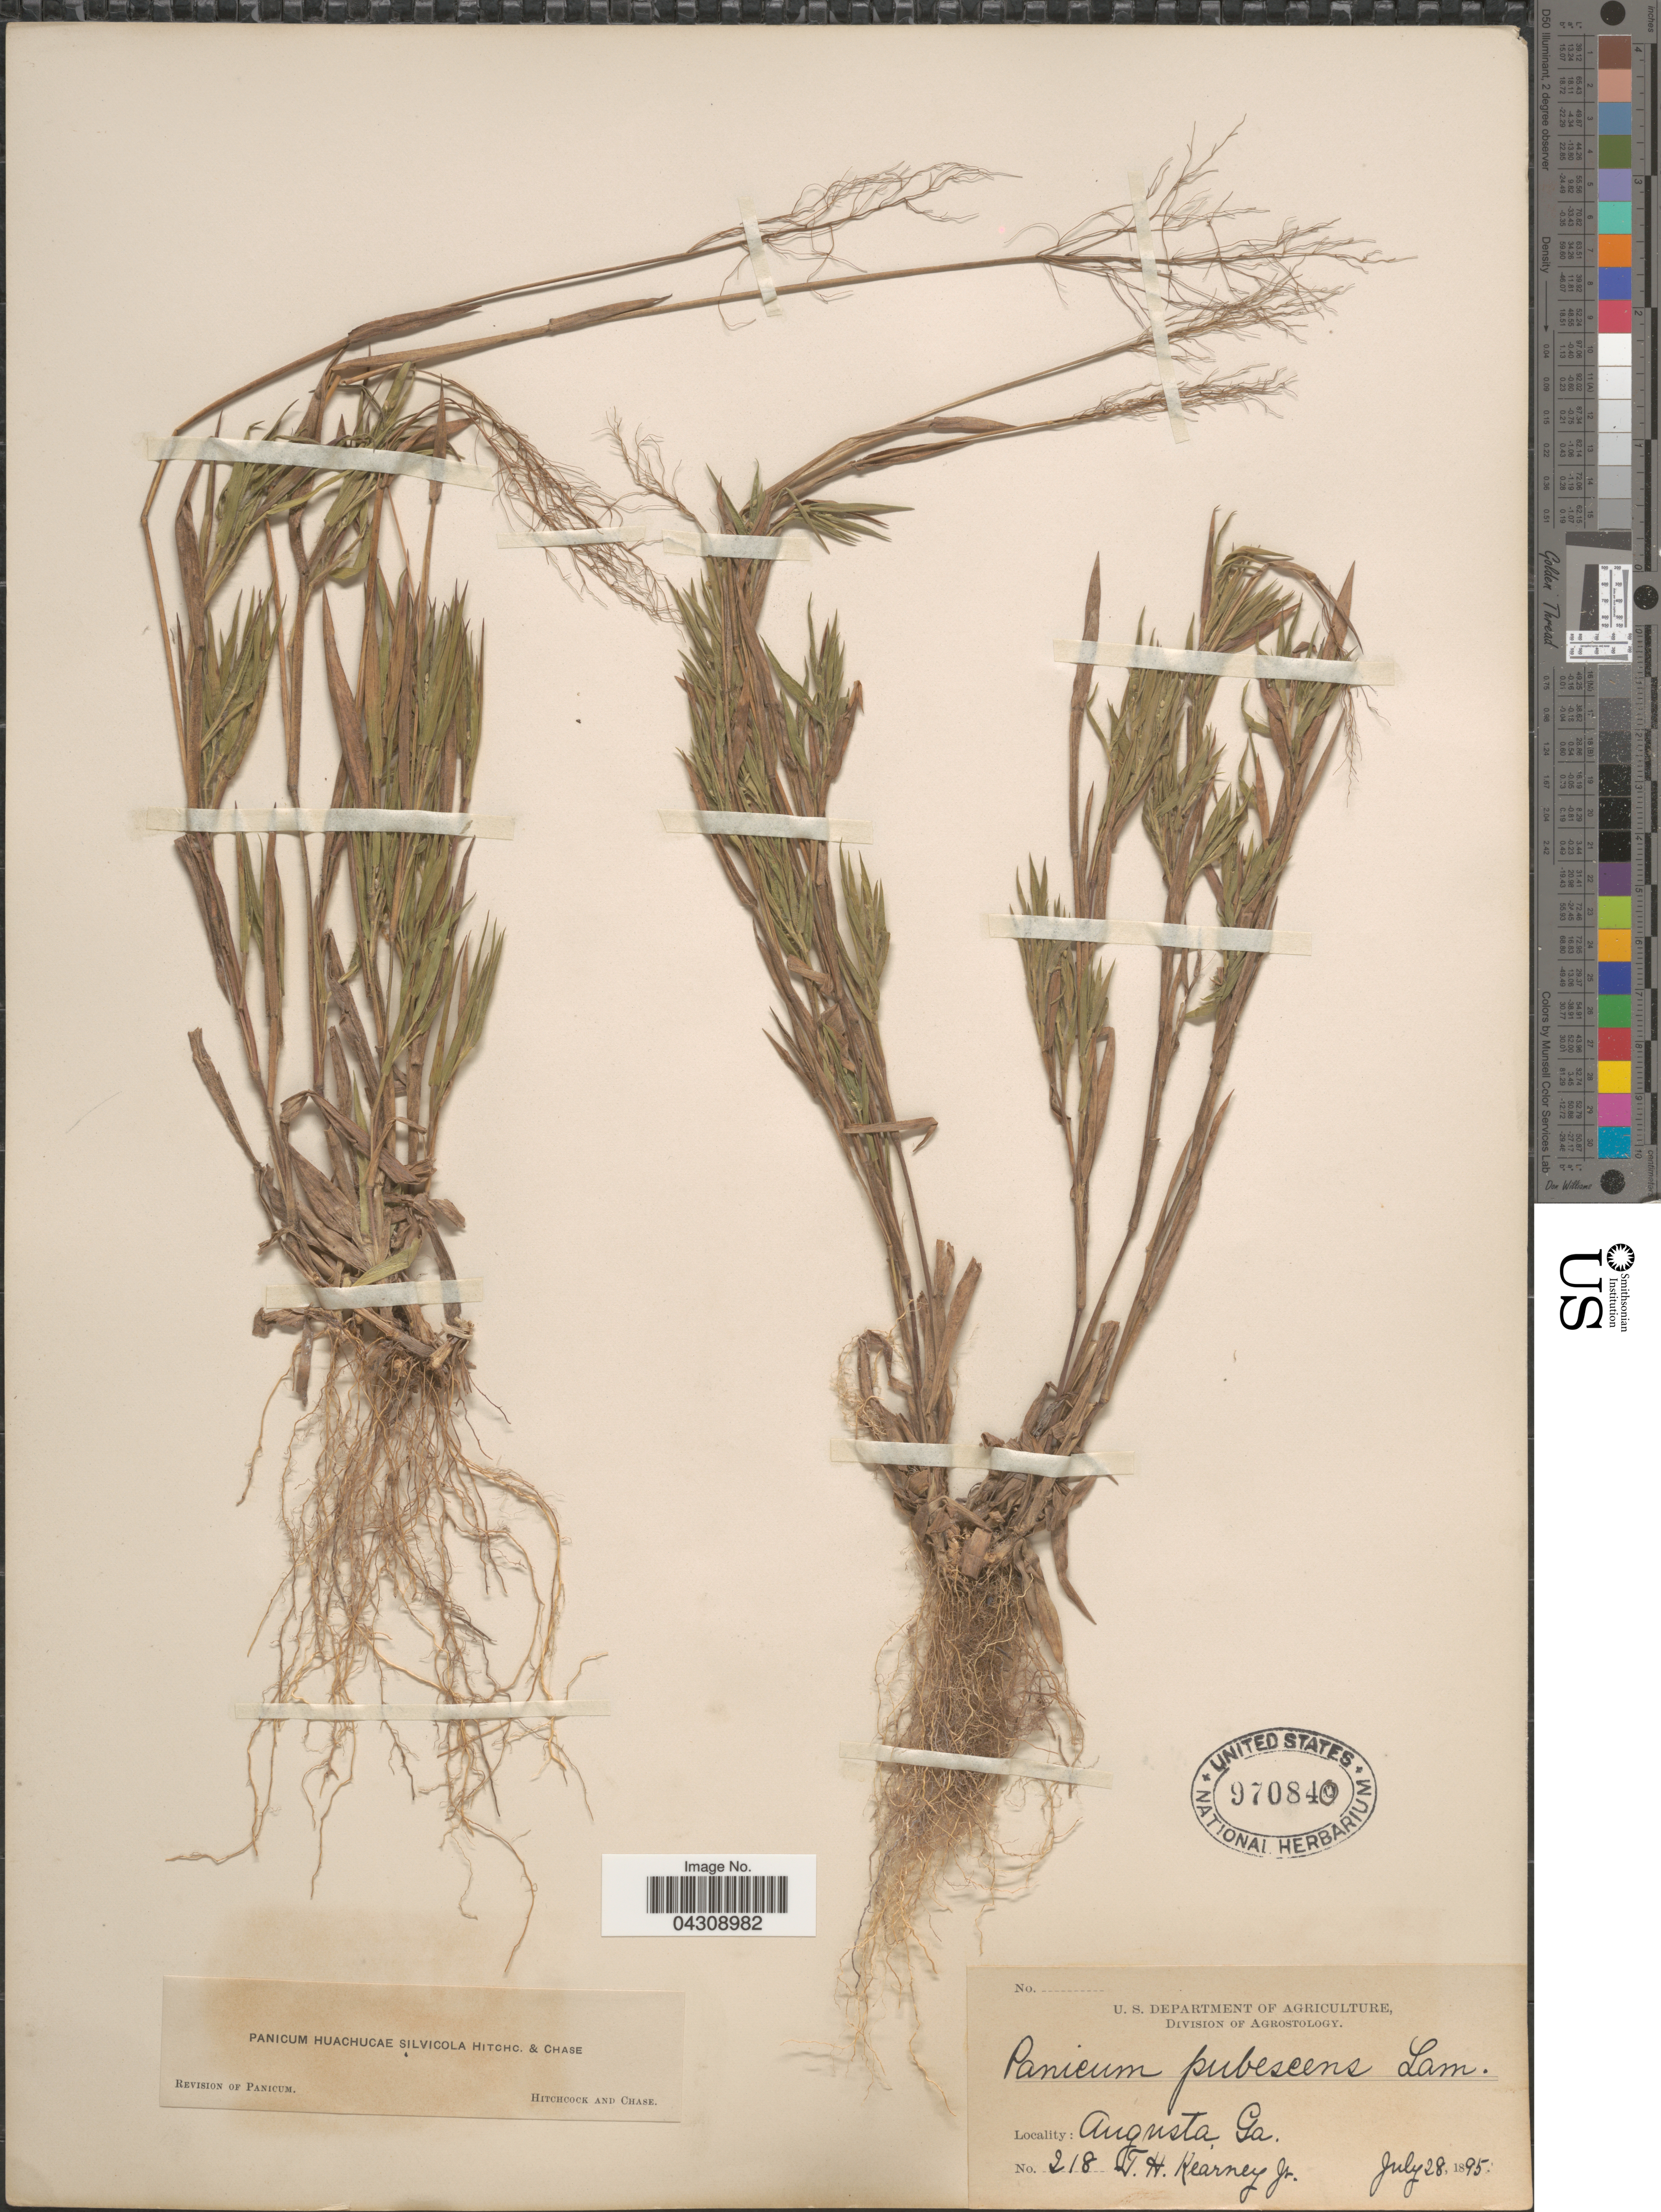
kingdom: Plantae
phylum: Tracheophyta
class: Liliopsida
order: Poales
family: Poaceae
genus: Dichanthelium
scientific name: Dichanthelium acuminatum var. acuminatum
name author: (Sw.) Gould & C.A. Clark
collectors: T. H. Kearney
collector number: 218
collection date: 1895-07-28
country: United States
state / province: Georgia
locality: Augusta.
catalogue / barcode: US 970840